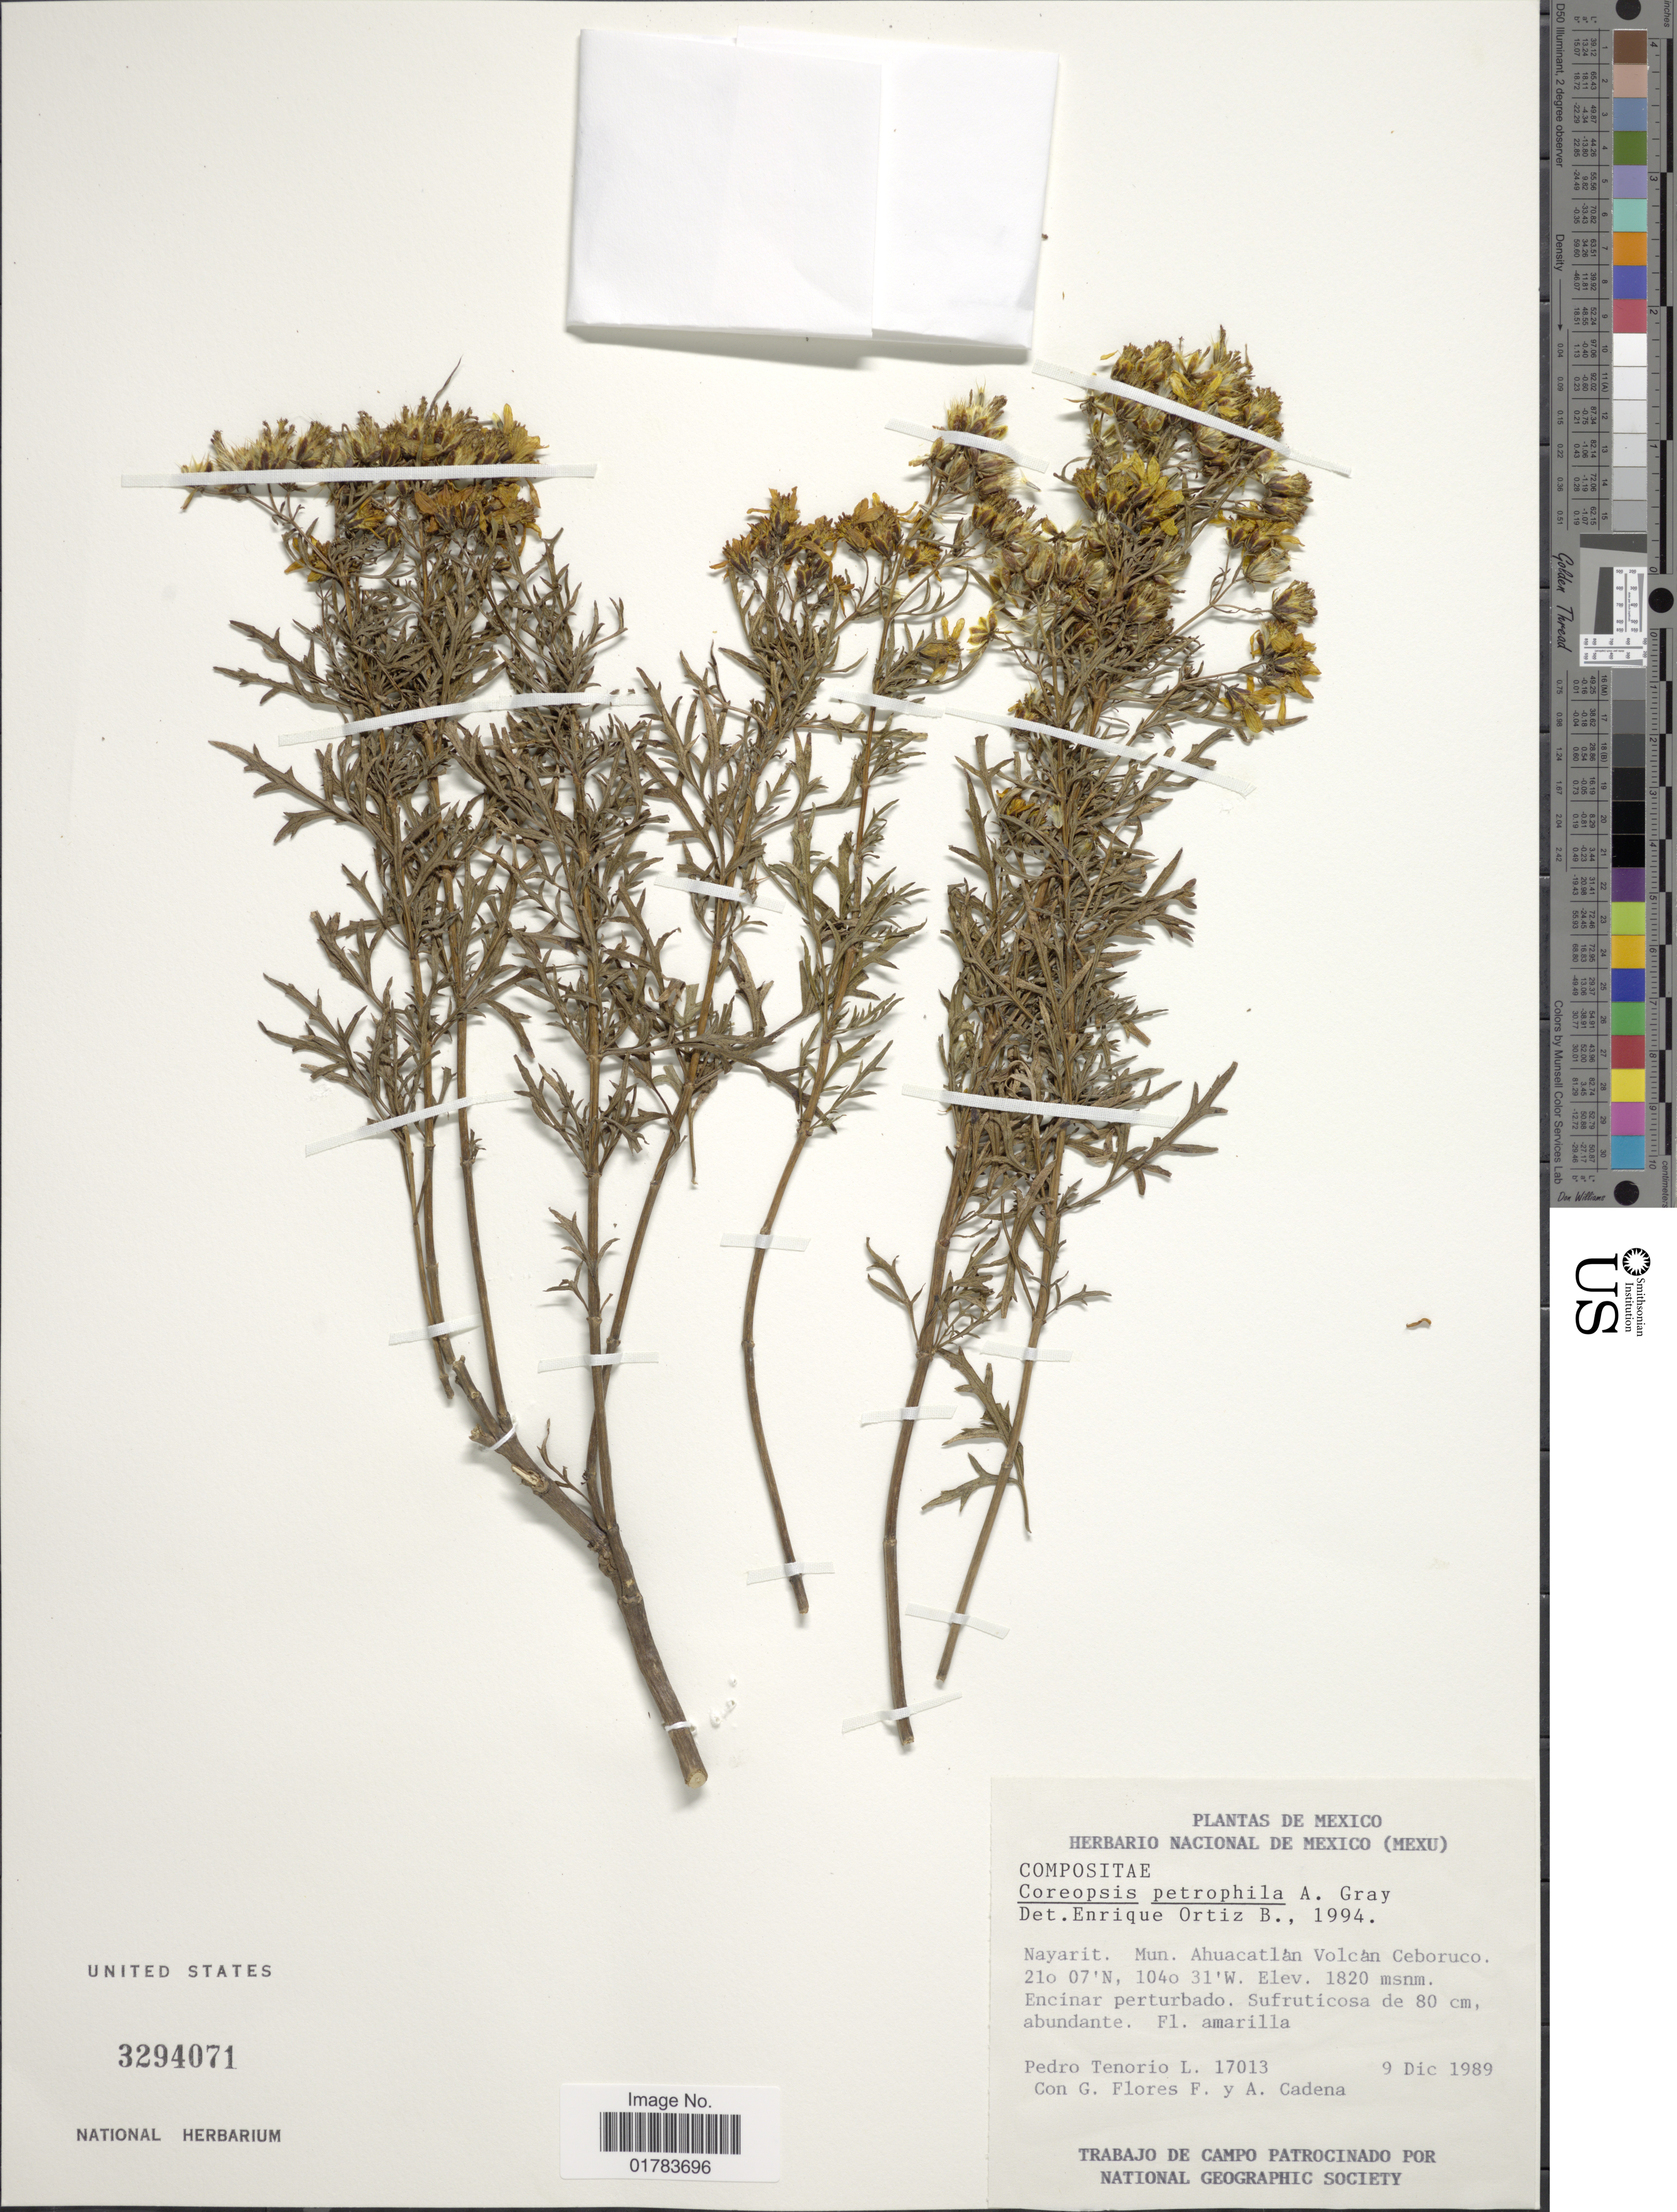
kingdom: Plantae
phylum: Tracheophyta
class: Magnoliopsida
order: Asterales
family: Asteraceae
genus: Coreopsis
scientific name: Coreopsis petrophila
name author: A. Gray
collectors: P. Tenorio L., G. Flores F. & A. Cadena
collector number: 17013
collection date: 1989-12-09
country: Mexico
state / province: Nayarit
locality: Mun. Ahuacatlan Volcan Ceboruco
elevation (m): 1820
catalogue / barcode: US 3294071